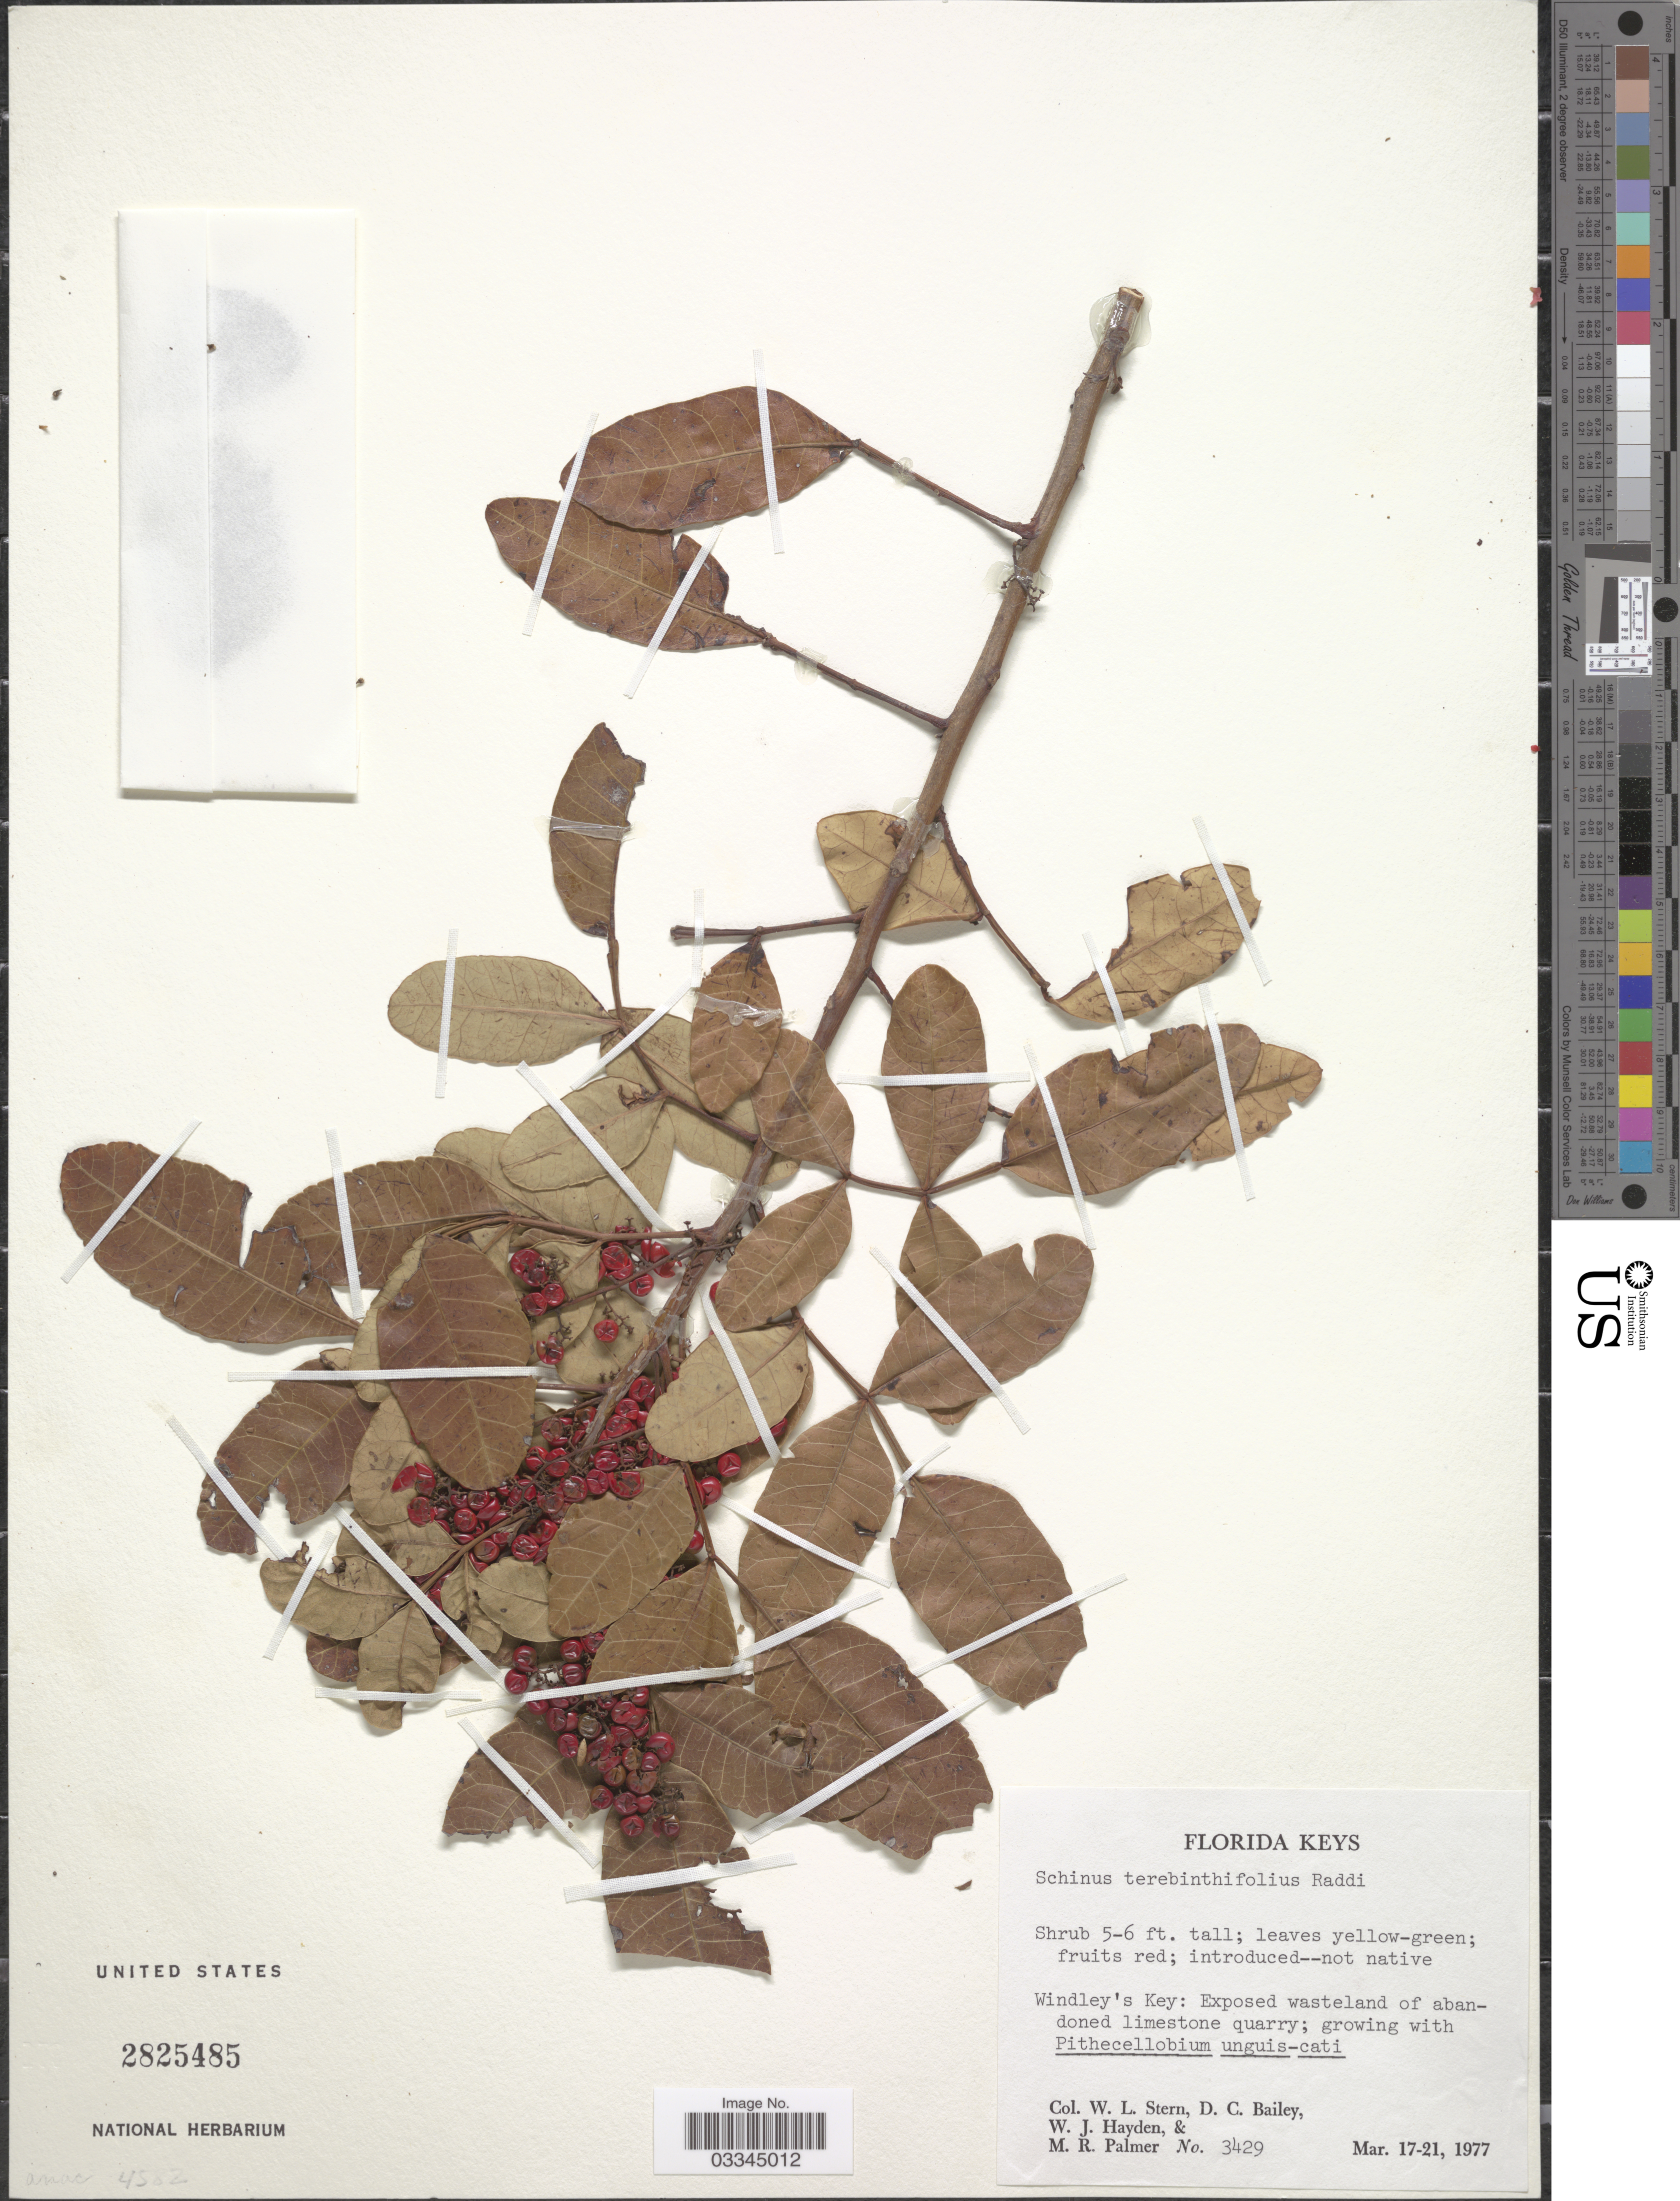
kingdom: Plantae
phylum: Tracheophyta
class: Magnoliopsida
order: Sapindales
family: Anacardiaceae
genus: Schinus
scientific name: Schinus terebinthifolia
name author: Raddi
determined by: Mitchell, John D.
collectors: W. L. Stern, D. C. Bailey, W. Hayden & M. R. Palmer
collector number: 3429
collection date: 1977-03-17/1977-03-21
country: United States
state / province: Florida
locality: Florida Keys. Windley's Key.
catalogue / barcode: US 2825485